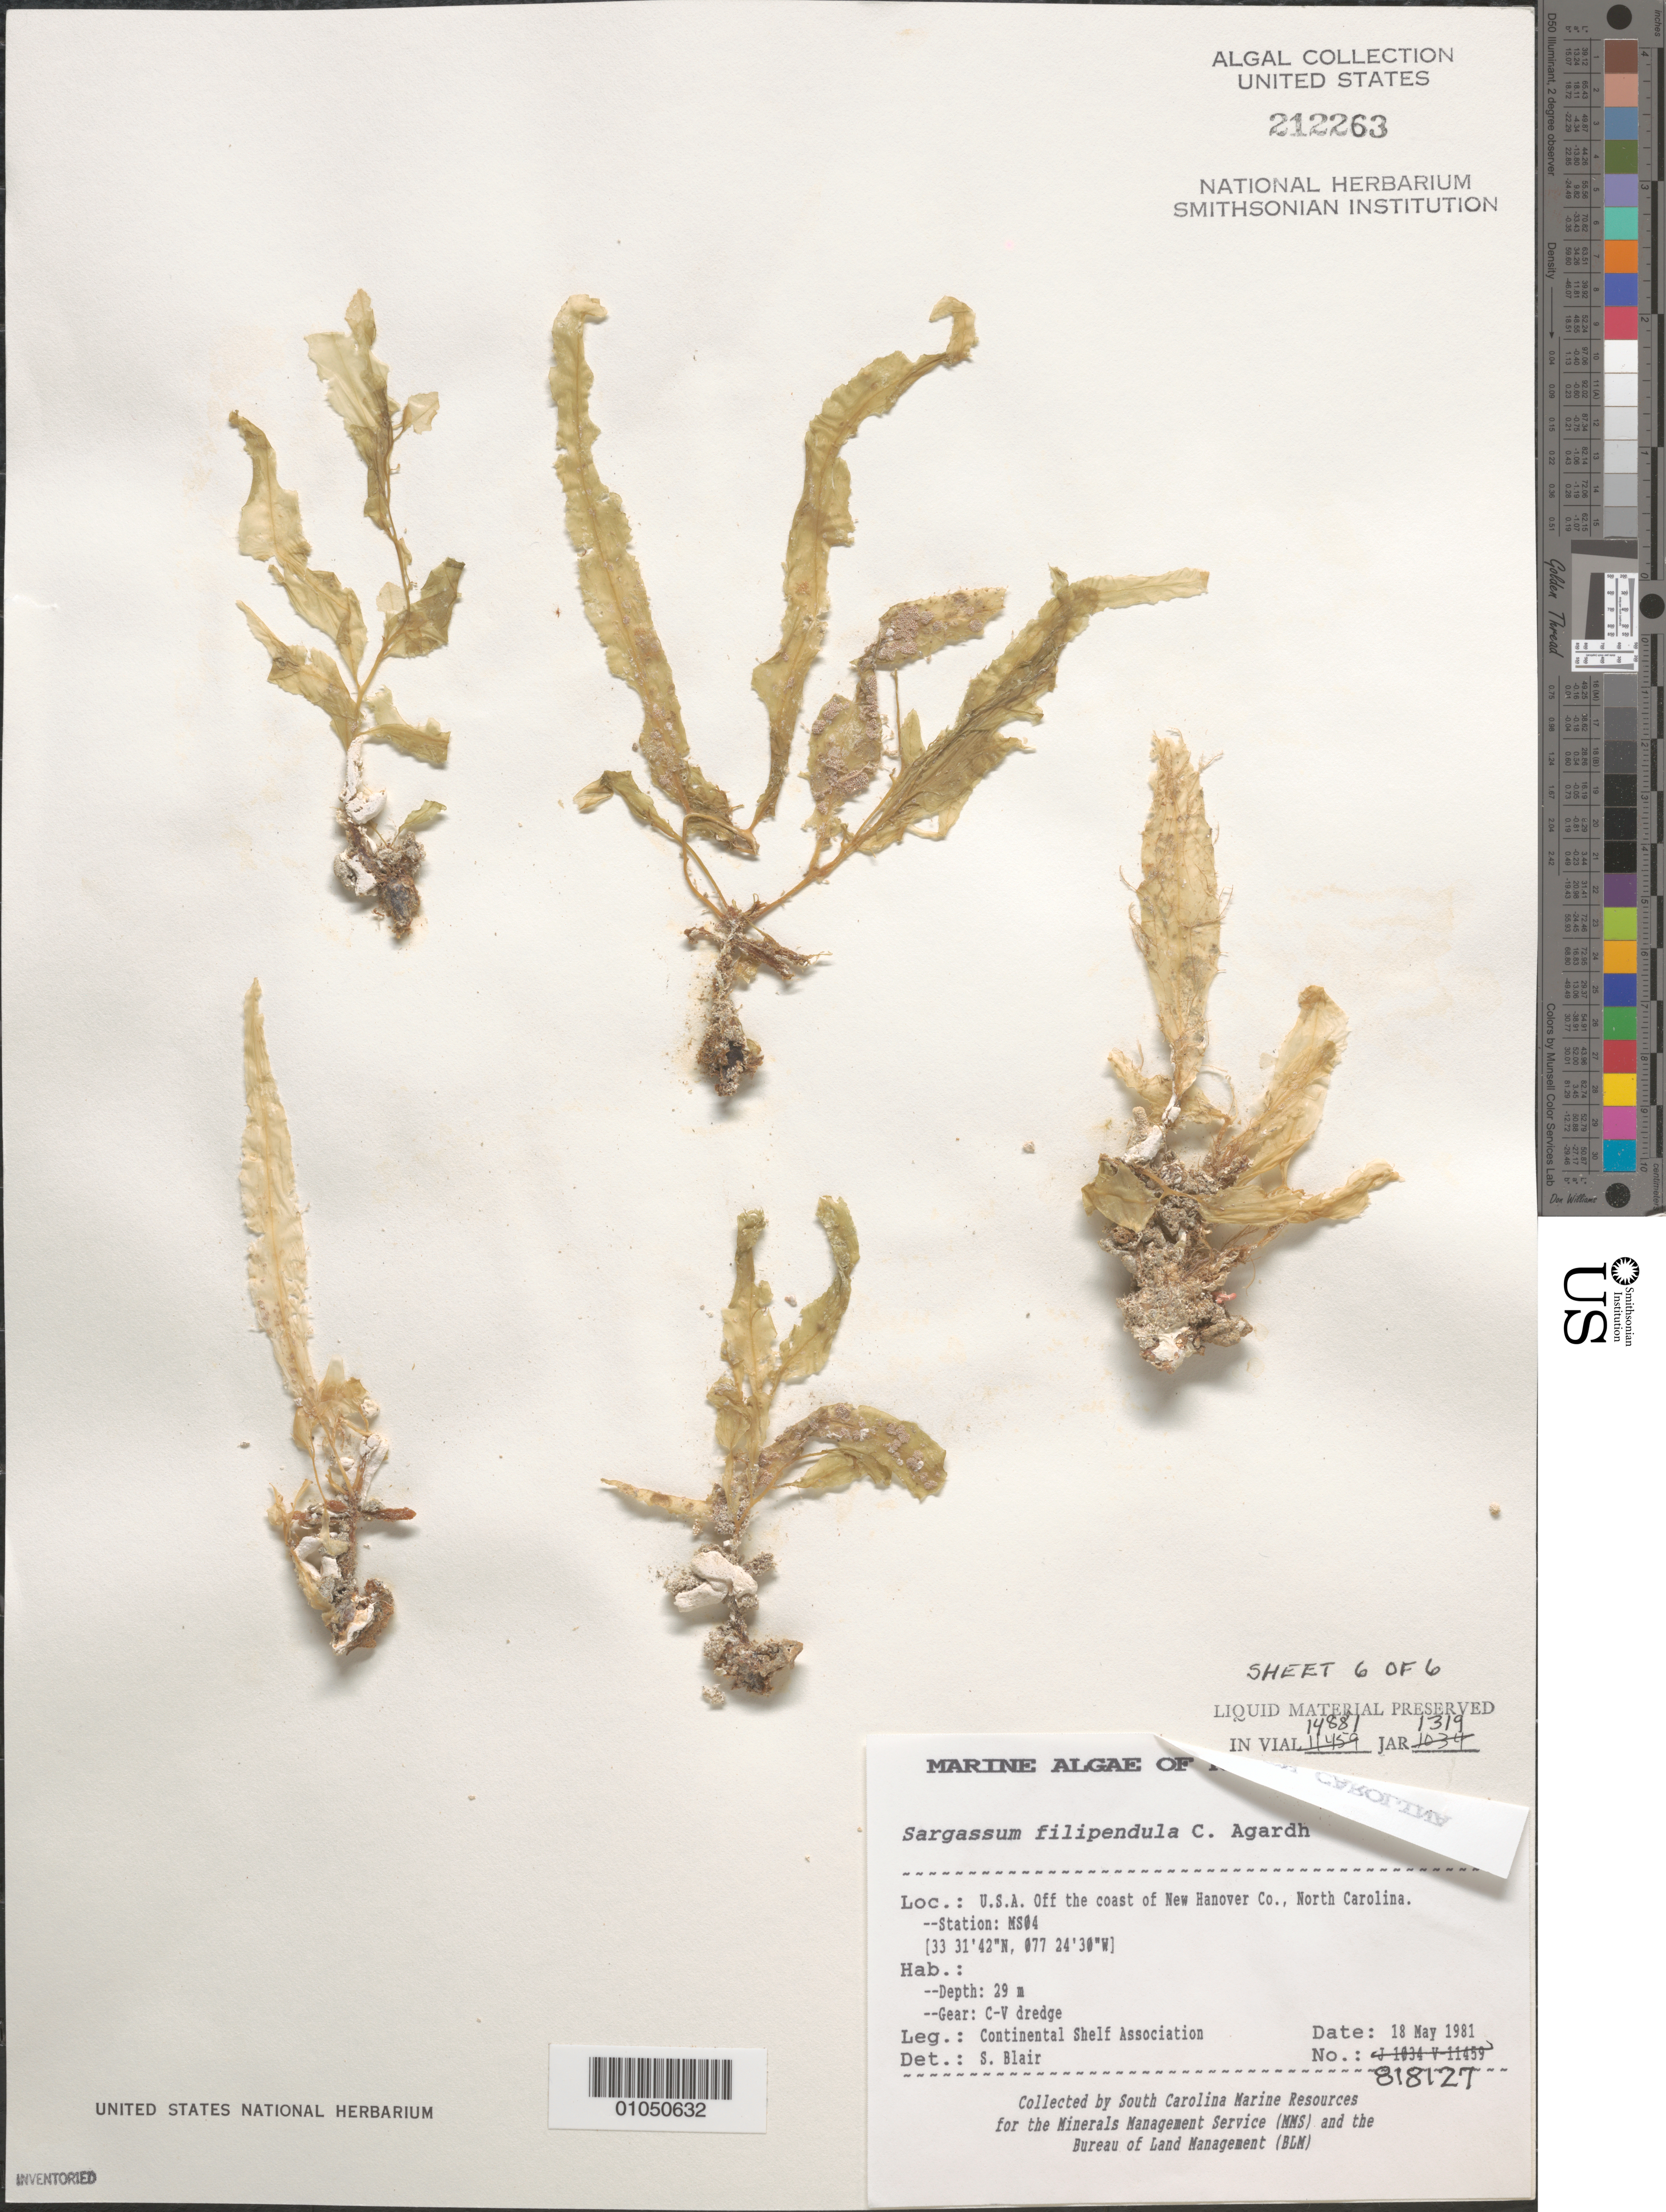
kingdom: Chromista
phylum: Ochrophyta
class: Phaeophyceae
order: Fucales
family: Sargassaceae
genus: Sargassum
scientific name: Sargassum filipendula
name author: C. Agardh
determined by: Blair, S. M.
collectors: Continental Shelf Associates for the MMS/BLM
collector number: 818127 Station MS04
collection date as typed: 18 May 1981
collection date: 1981-05-18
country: United States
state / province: North Carolina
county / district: New Hanover County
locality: Off coast of New Hanover County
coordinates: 33 31'42"N, 077 24'30"W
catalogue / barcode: US 212263